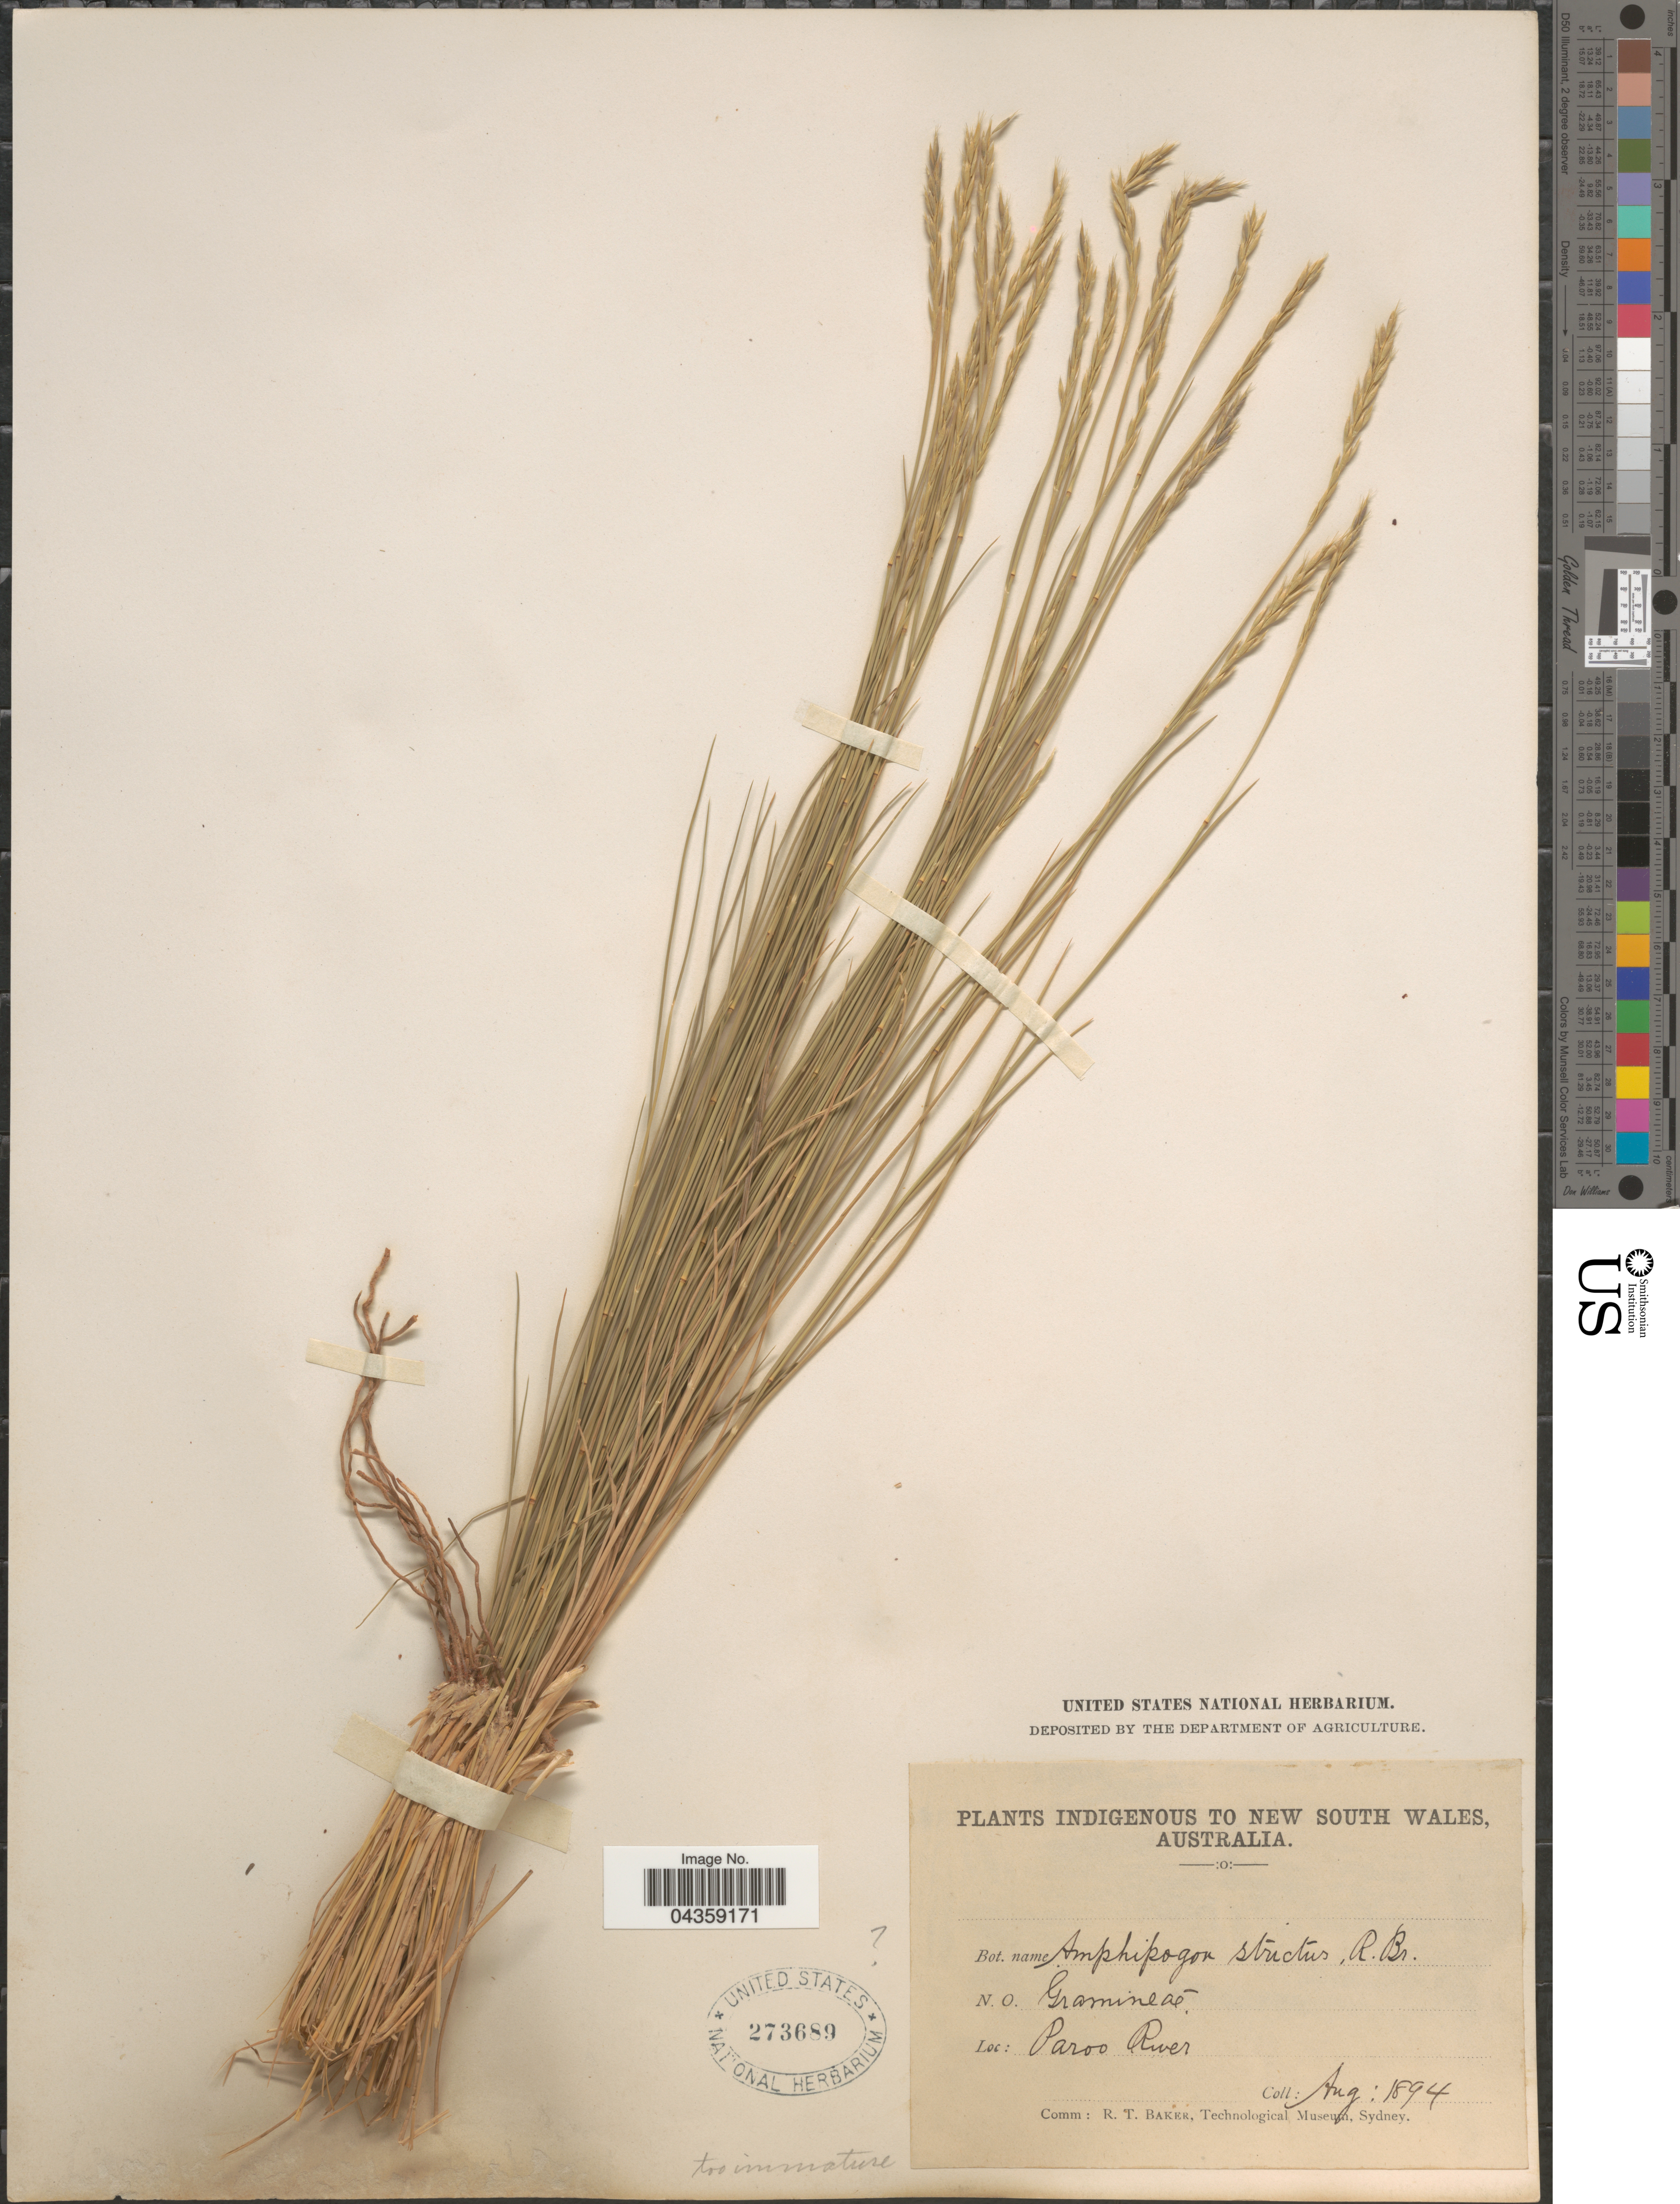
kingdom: Plantae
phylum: Tracheophyta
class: Liliopsida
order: Poales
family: Poaceae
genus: Amphipogon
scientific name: Amphipogon strictus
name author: R. Br.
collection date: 1894-08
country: Australia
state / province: New South Wales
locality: Indigenous to New South Wales. Paroo River.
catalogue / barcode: US 273689